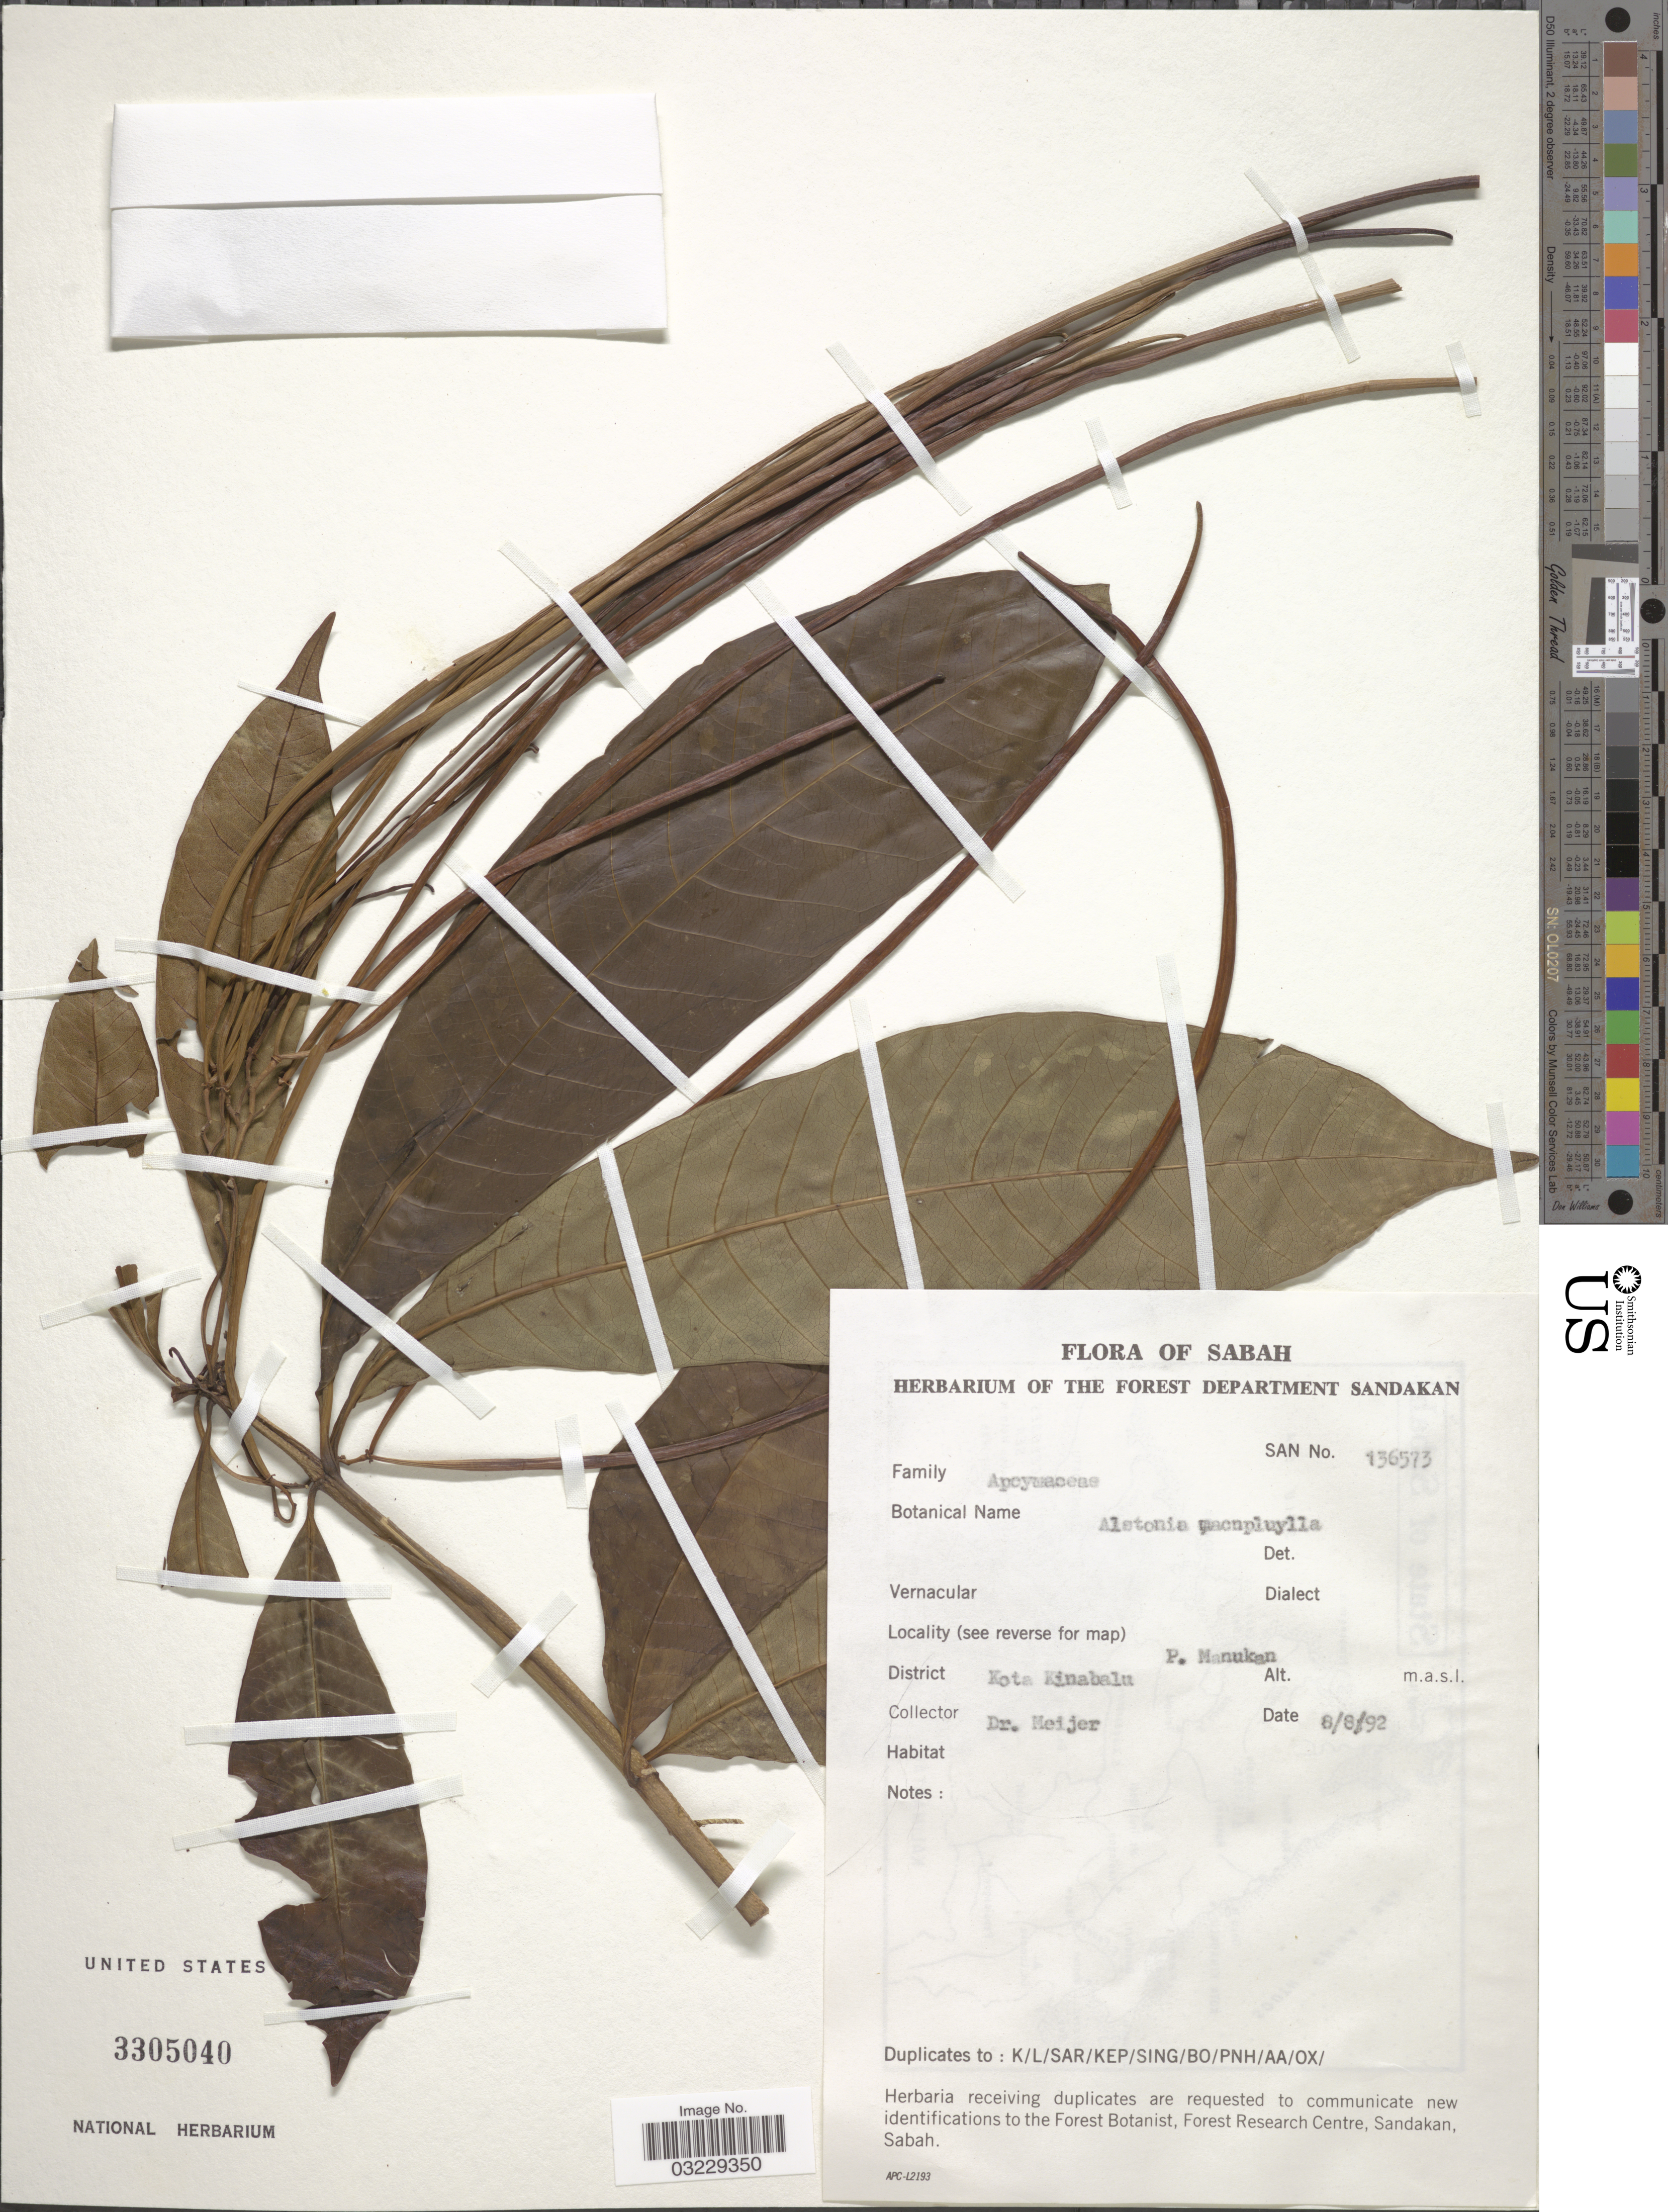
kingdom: Plantae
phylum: Tracheophyta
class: Magnoliopsida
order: Gentianales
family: Apocynaceae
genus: Alstonia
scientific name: Alstonia macrophylla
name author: Wall. ex G. Don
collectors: Meijer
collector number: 136573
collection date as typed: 8/8/92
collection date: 1992-08-08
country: Malaysia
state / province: Sabah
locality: District Kota Kinabalu. P. Manukan.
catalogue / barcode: US 3305040